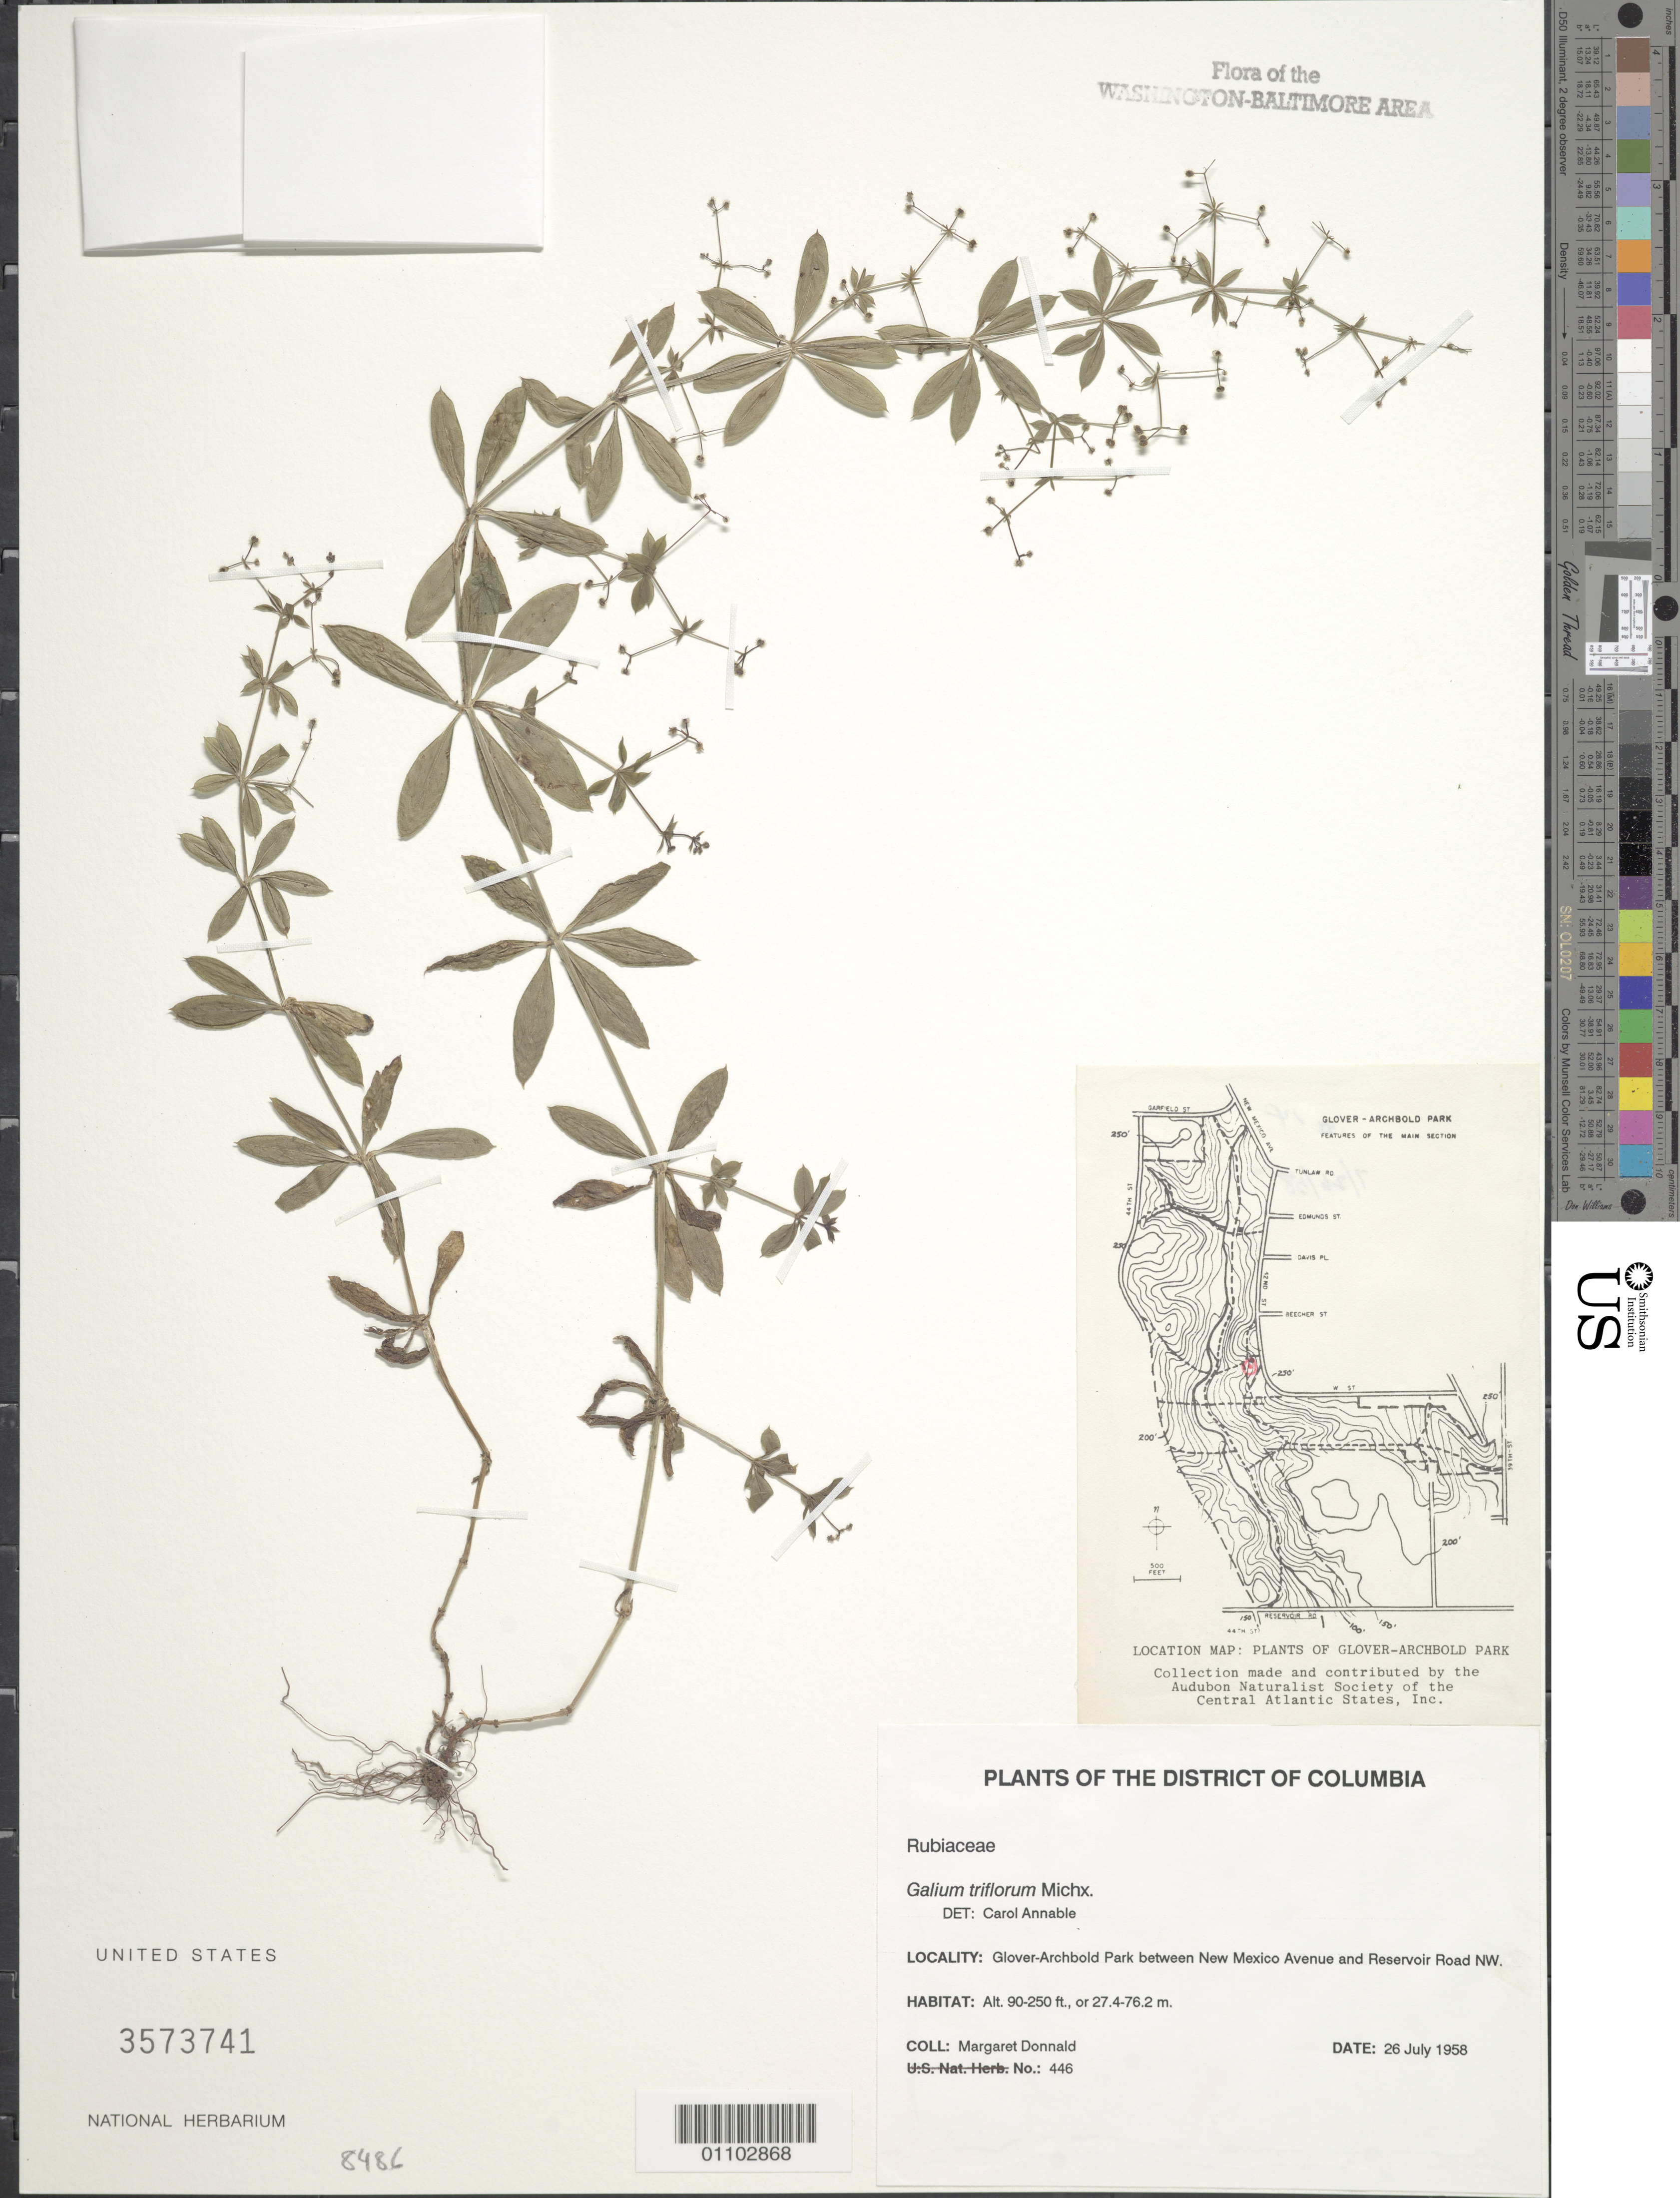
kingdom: Plantae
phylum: Tracheophyta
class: Magnoliopsida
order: Gentianales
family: Rubiaceae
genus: Galium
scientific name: Galium triflorum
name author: Michx.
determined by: Annable, C. R.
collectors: M. Donnald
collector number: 446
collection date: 1958-07-26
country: United States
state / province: District of Columbia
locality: Glover-Archbold Park between New Mexico Avenue and Reservoir Road NW.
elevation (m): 27.4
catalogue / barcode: US 3573741